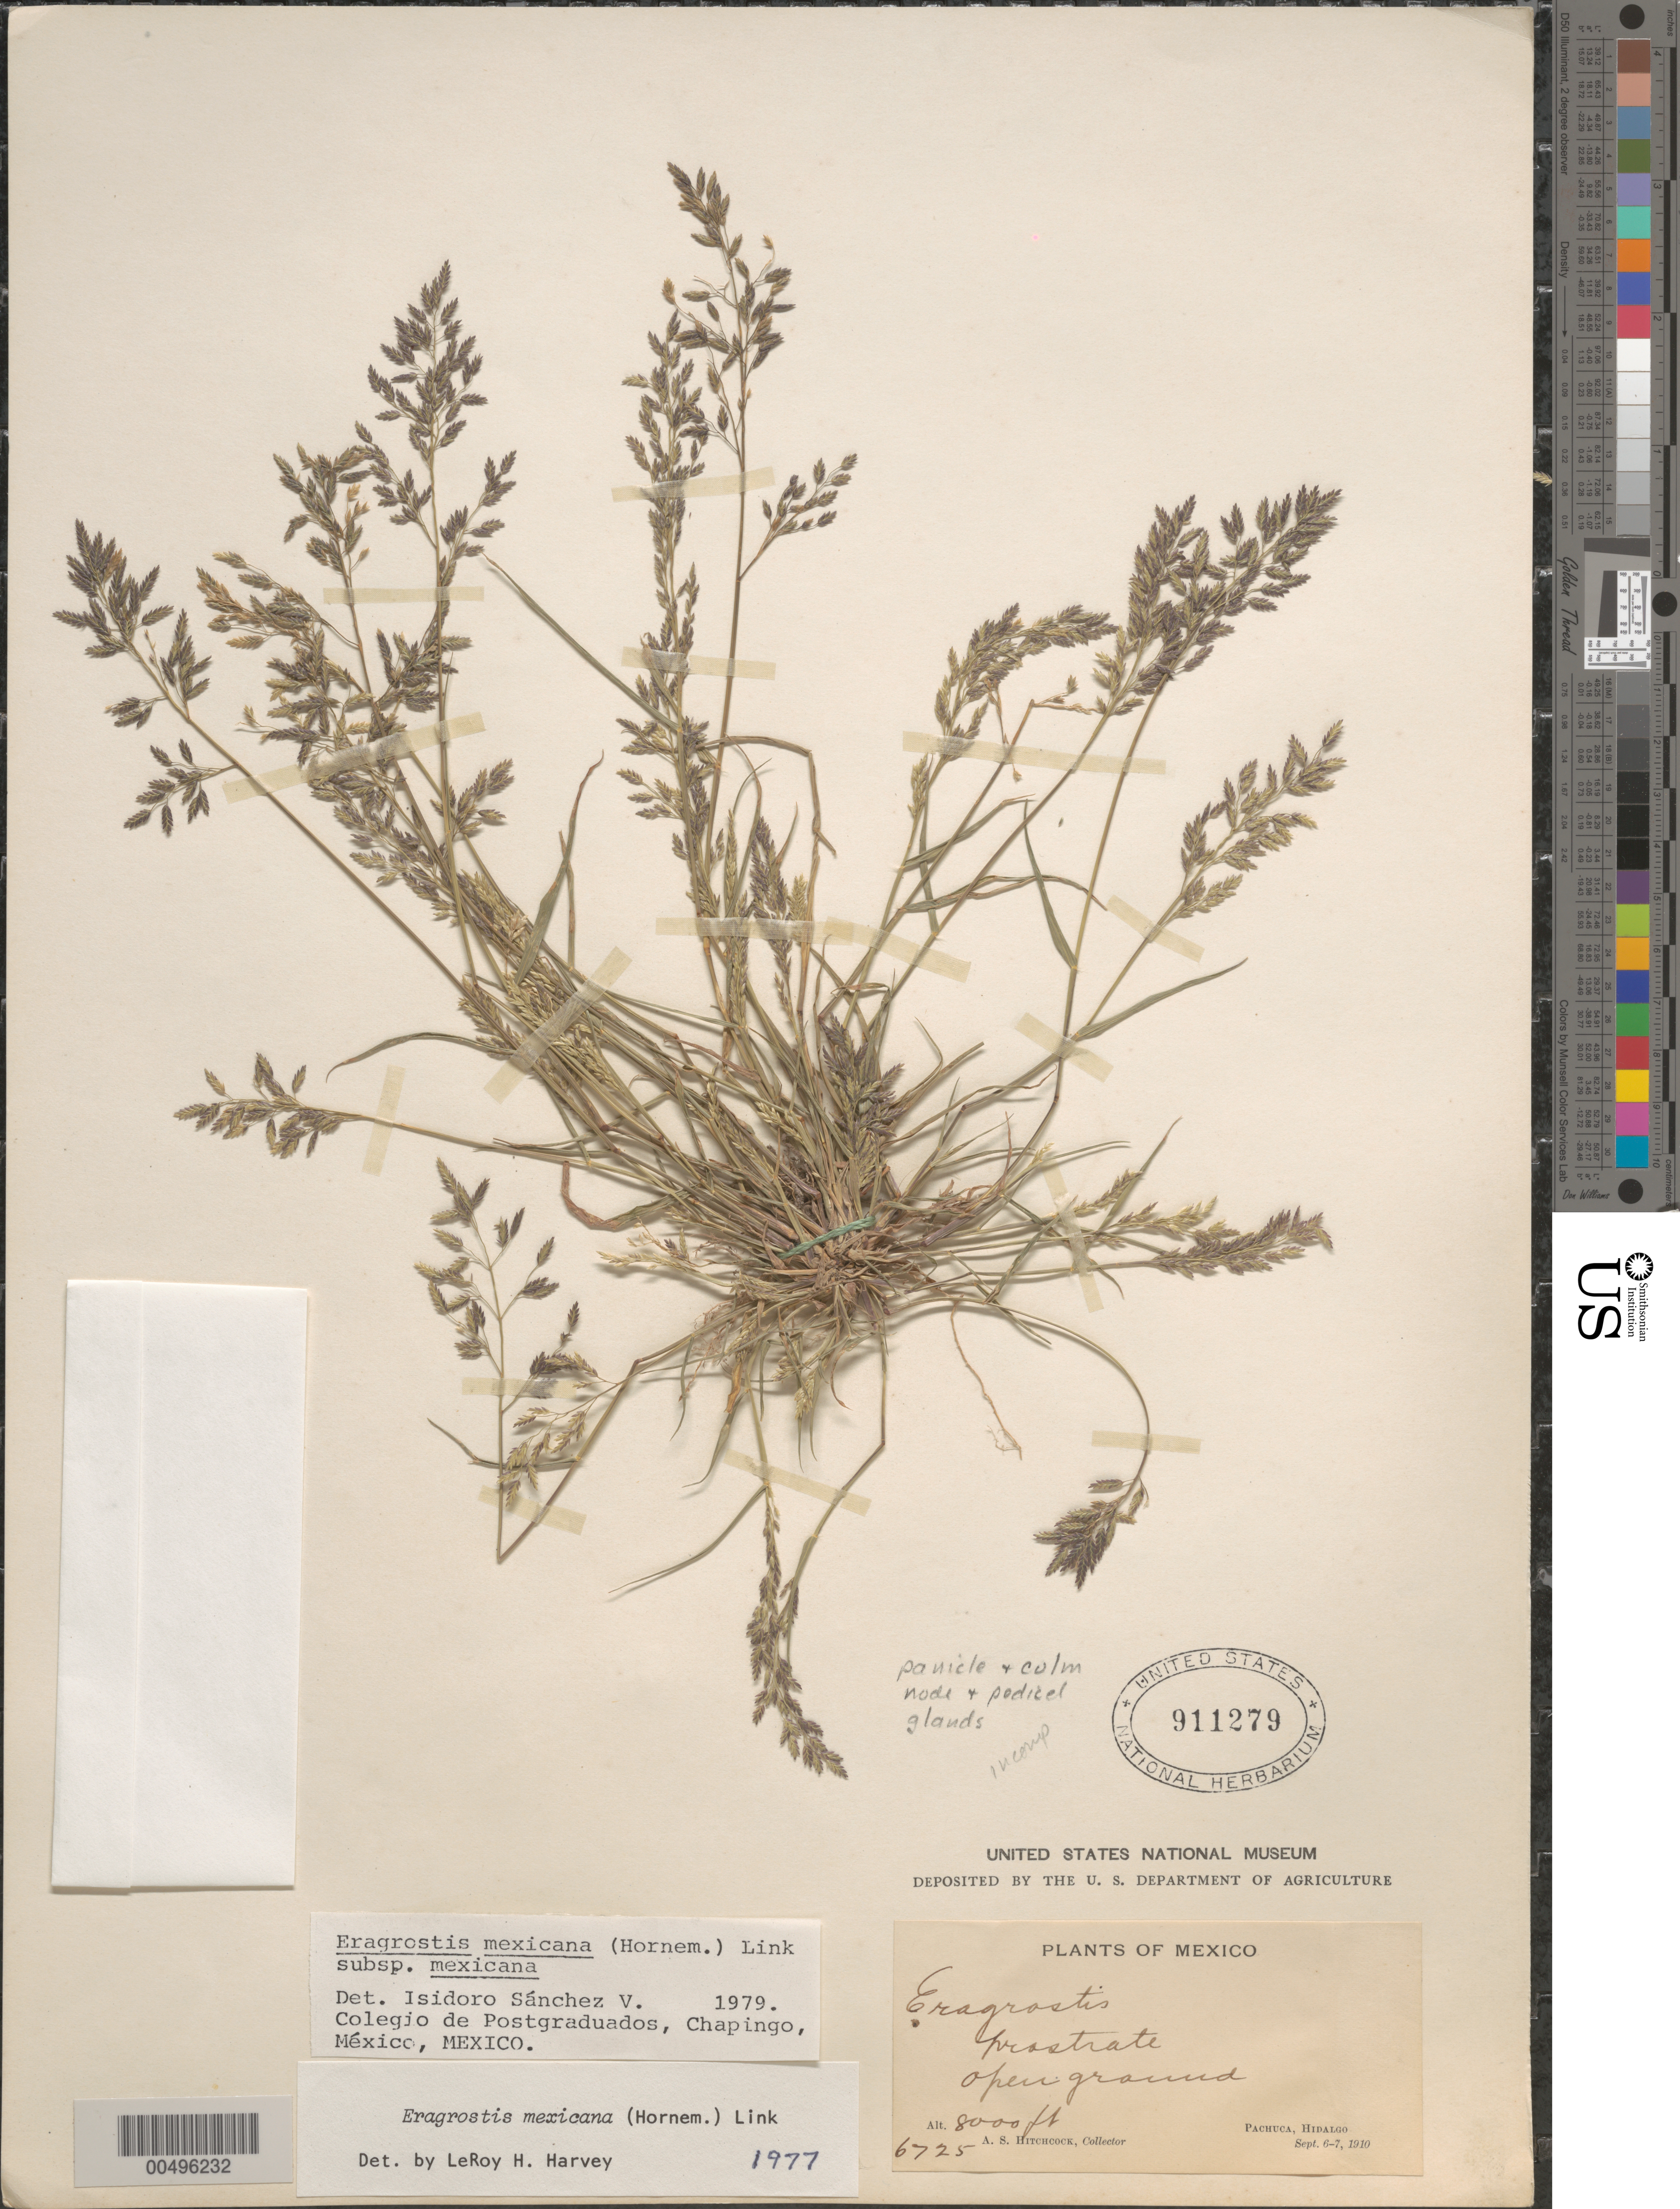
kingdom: Plantae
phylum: Tracheophyta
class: Liliopsida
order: Poales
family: Poaceae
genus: Eragrostis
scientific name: Eragrostis mexicana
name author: (Hornem.) Link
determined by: Sánchez Vega, I. M.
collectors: A. S. Hitchcock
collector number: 6725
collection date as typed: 6 Sep 1910 to 7 Sep 1910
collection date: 1910-09-06/1910-09-07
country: Mexico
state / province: Hidalgo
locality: Pachuca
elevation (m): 2438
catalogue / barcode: US 911279